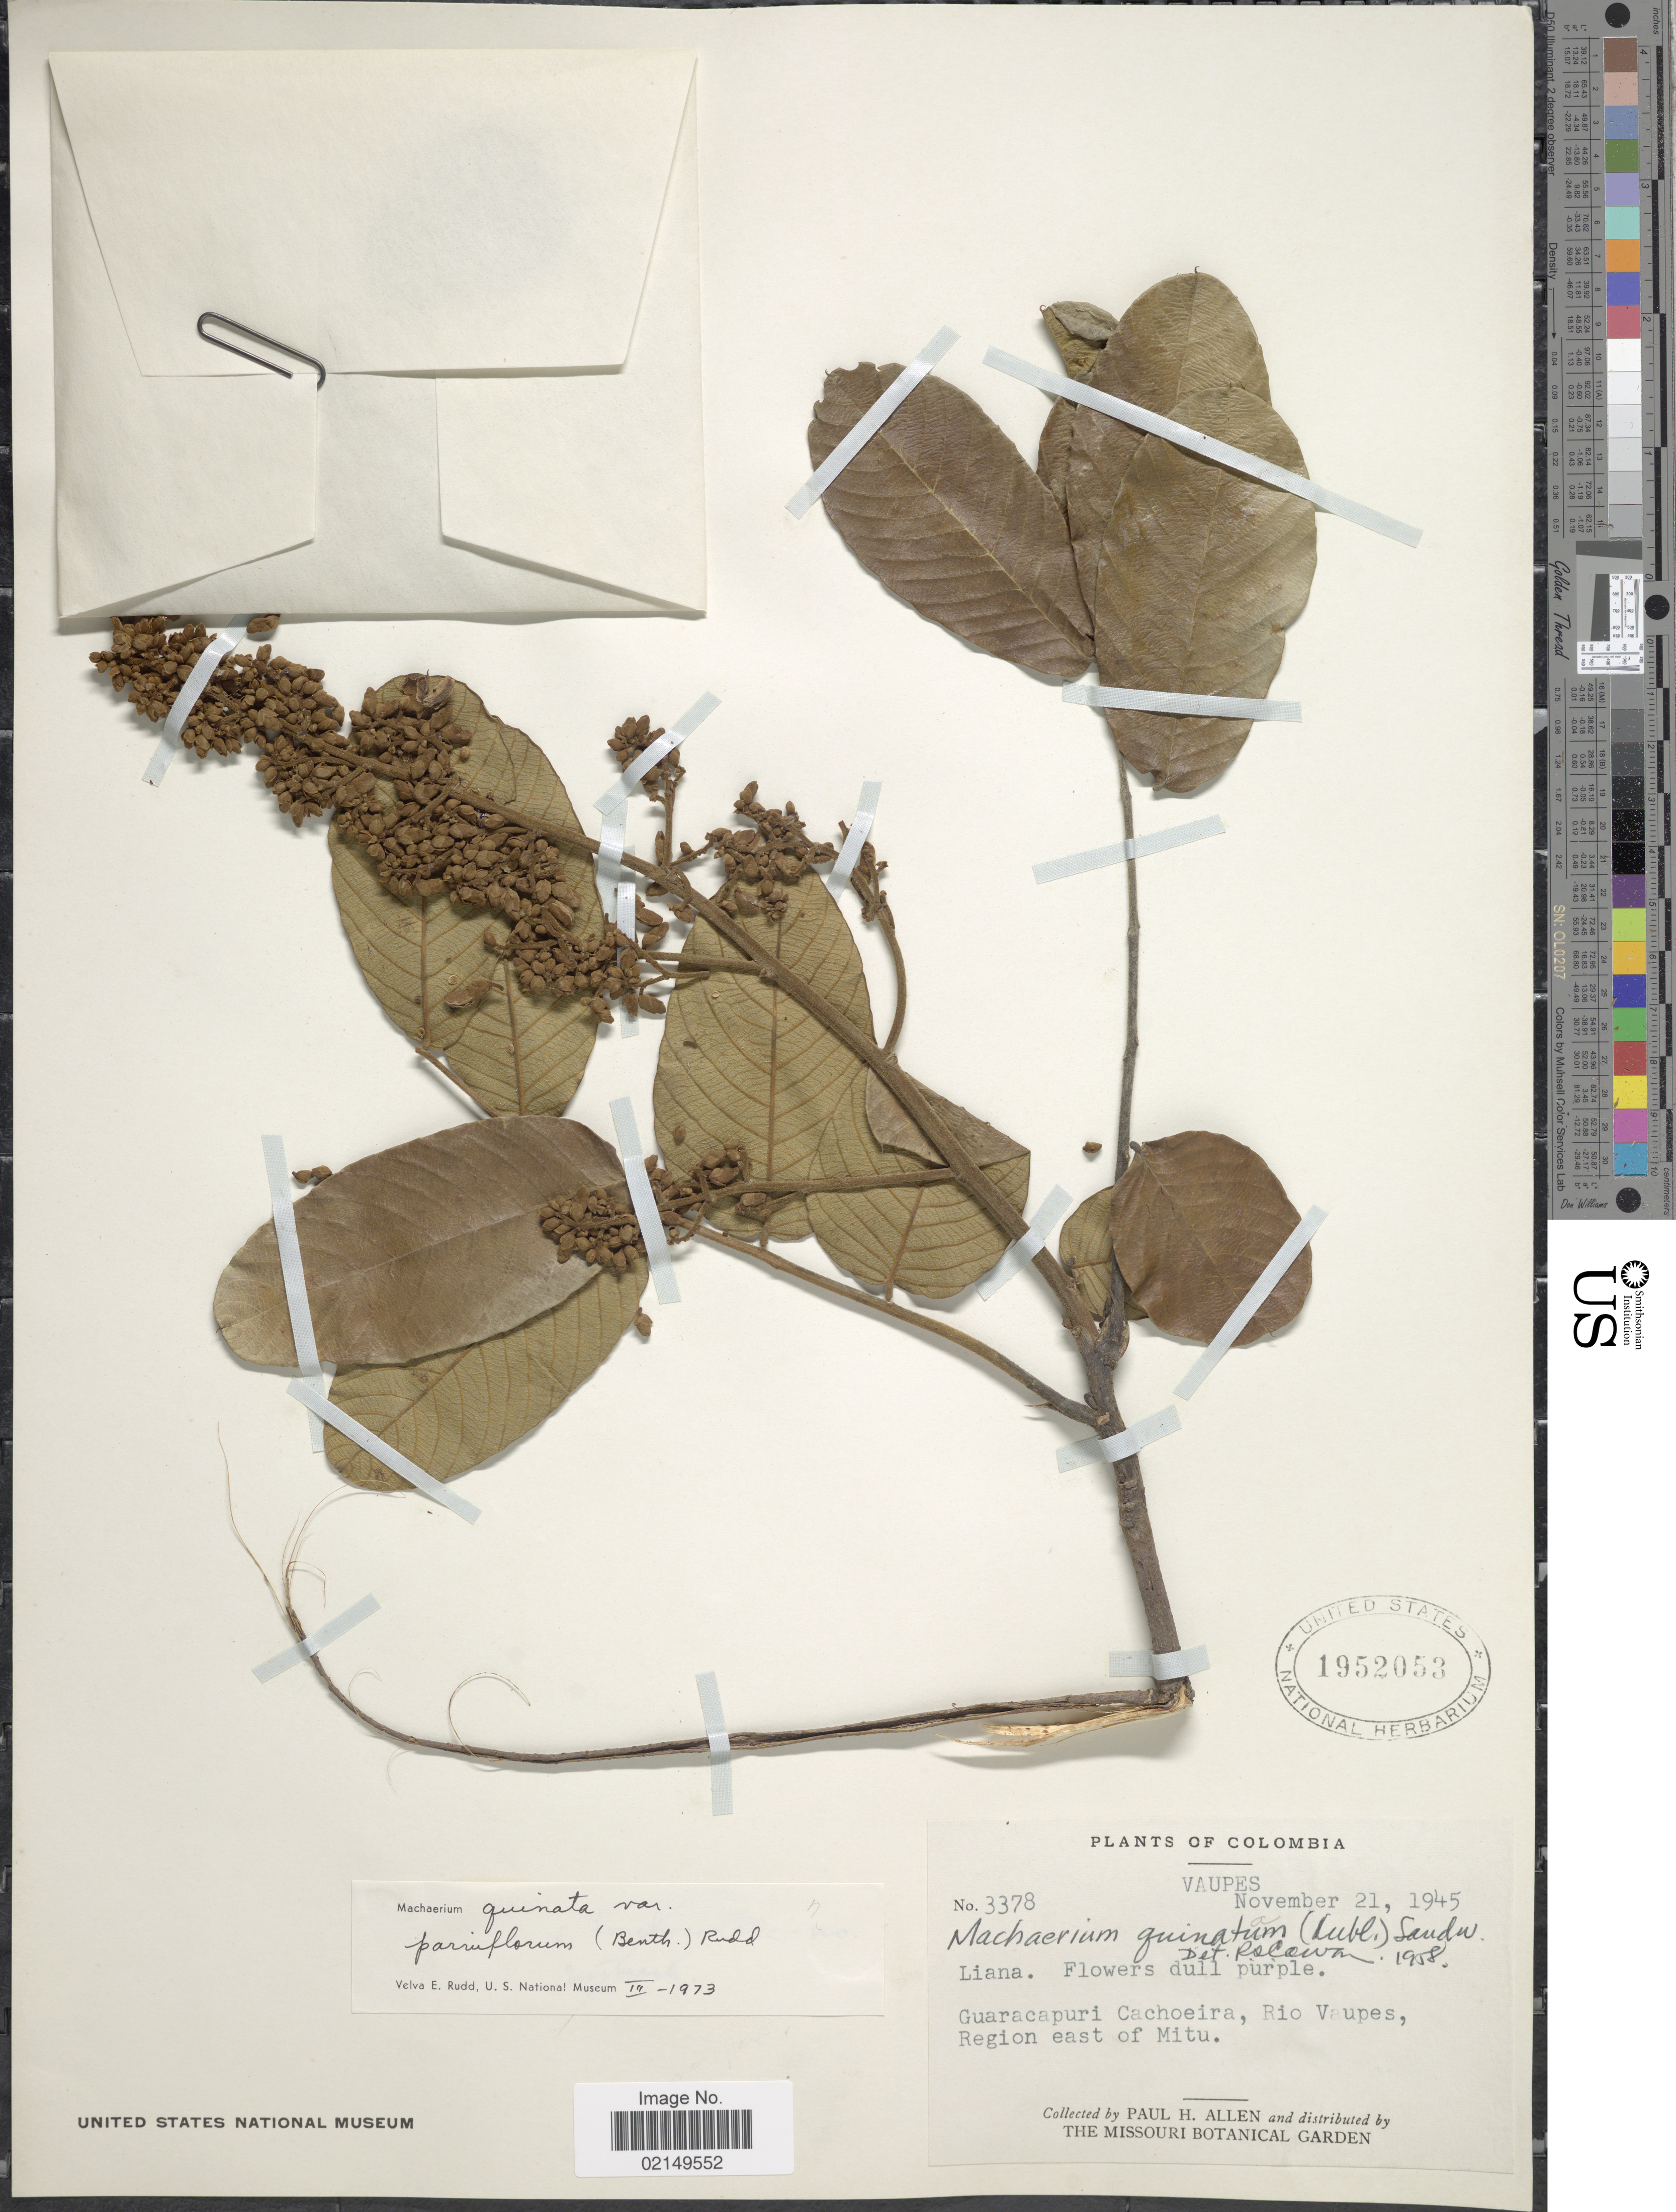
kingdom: Plantae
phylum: Tracheophyta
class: Magnoliopsida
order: Fabales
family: Fabaceae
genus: Machaerium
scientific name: Machaerium quinatum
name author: (Aubl.) Sandwith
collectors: P. H. Allen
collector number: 3378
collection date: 1945-11-21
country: Colombia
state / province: Vaupés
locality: Guaracapuri Cachoeira, Rio Vaupes, Region east of Mitu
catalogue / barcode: US 1952053